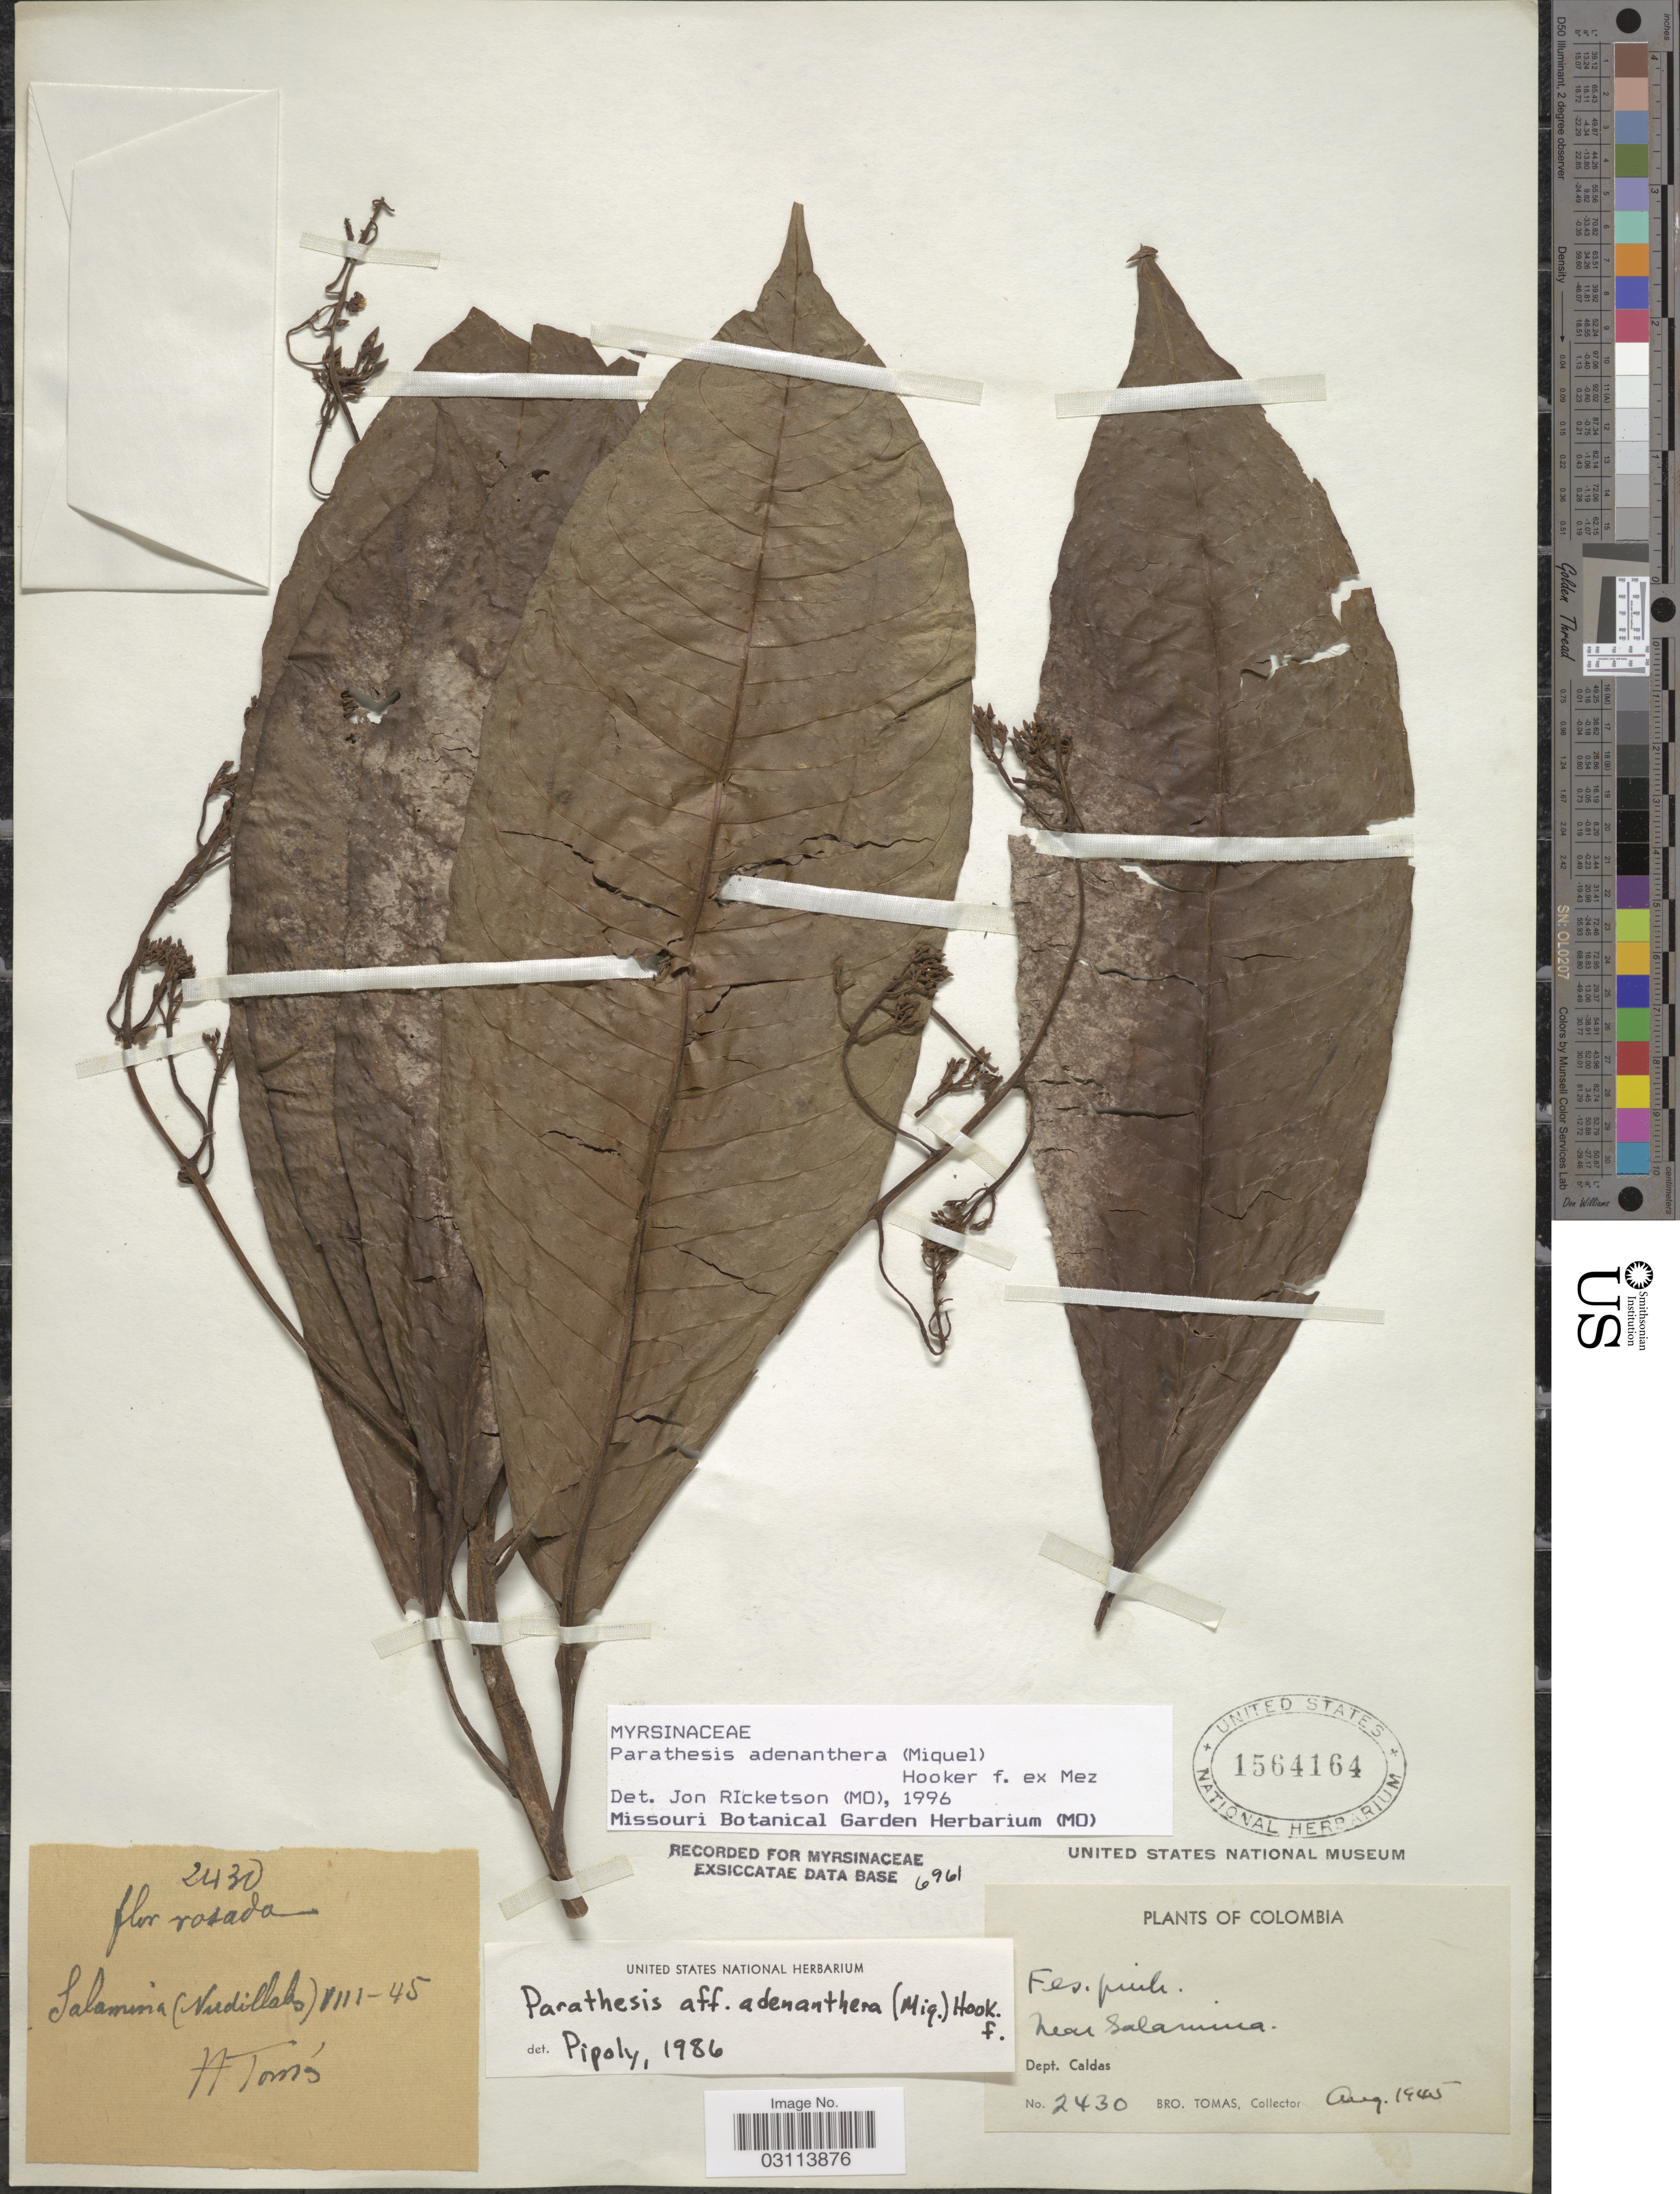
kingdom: Plantae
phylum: Tracheophyta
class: Magnoliopsida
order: Ericales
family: Primulaceae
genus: Parathesis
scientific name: Parathesis adenanthera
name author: (Miq.) Hook. f. ex Mez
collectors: B. Tomas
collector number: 2430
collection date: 1945-08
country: Colombia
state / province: Caldas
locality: Near Salamina. Dept. Caldas.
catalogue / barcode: US 1564164